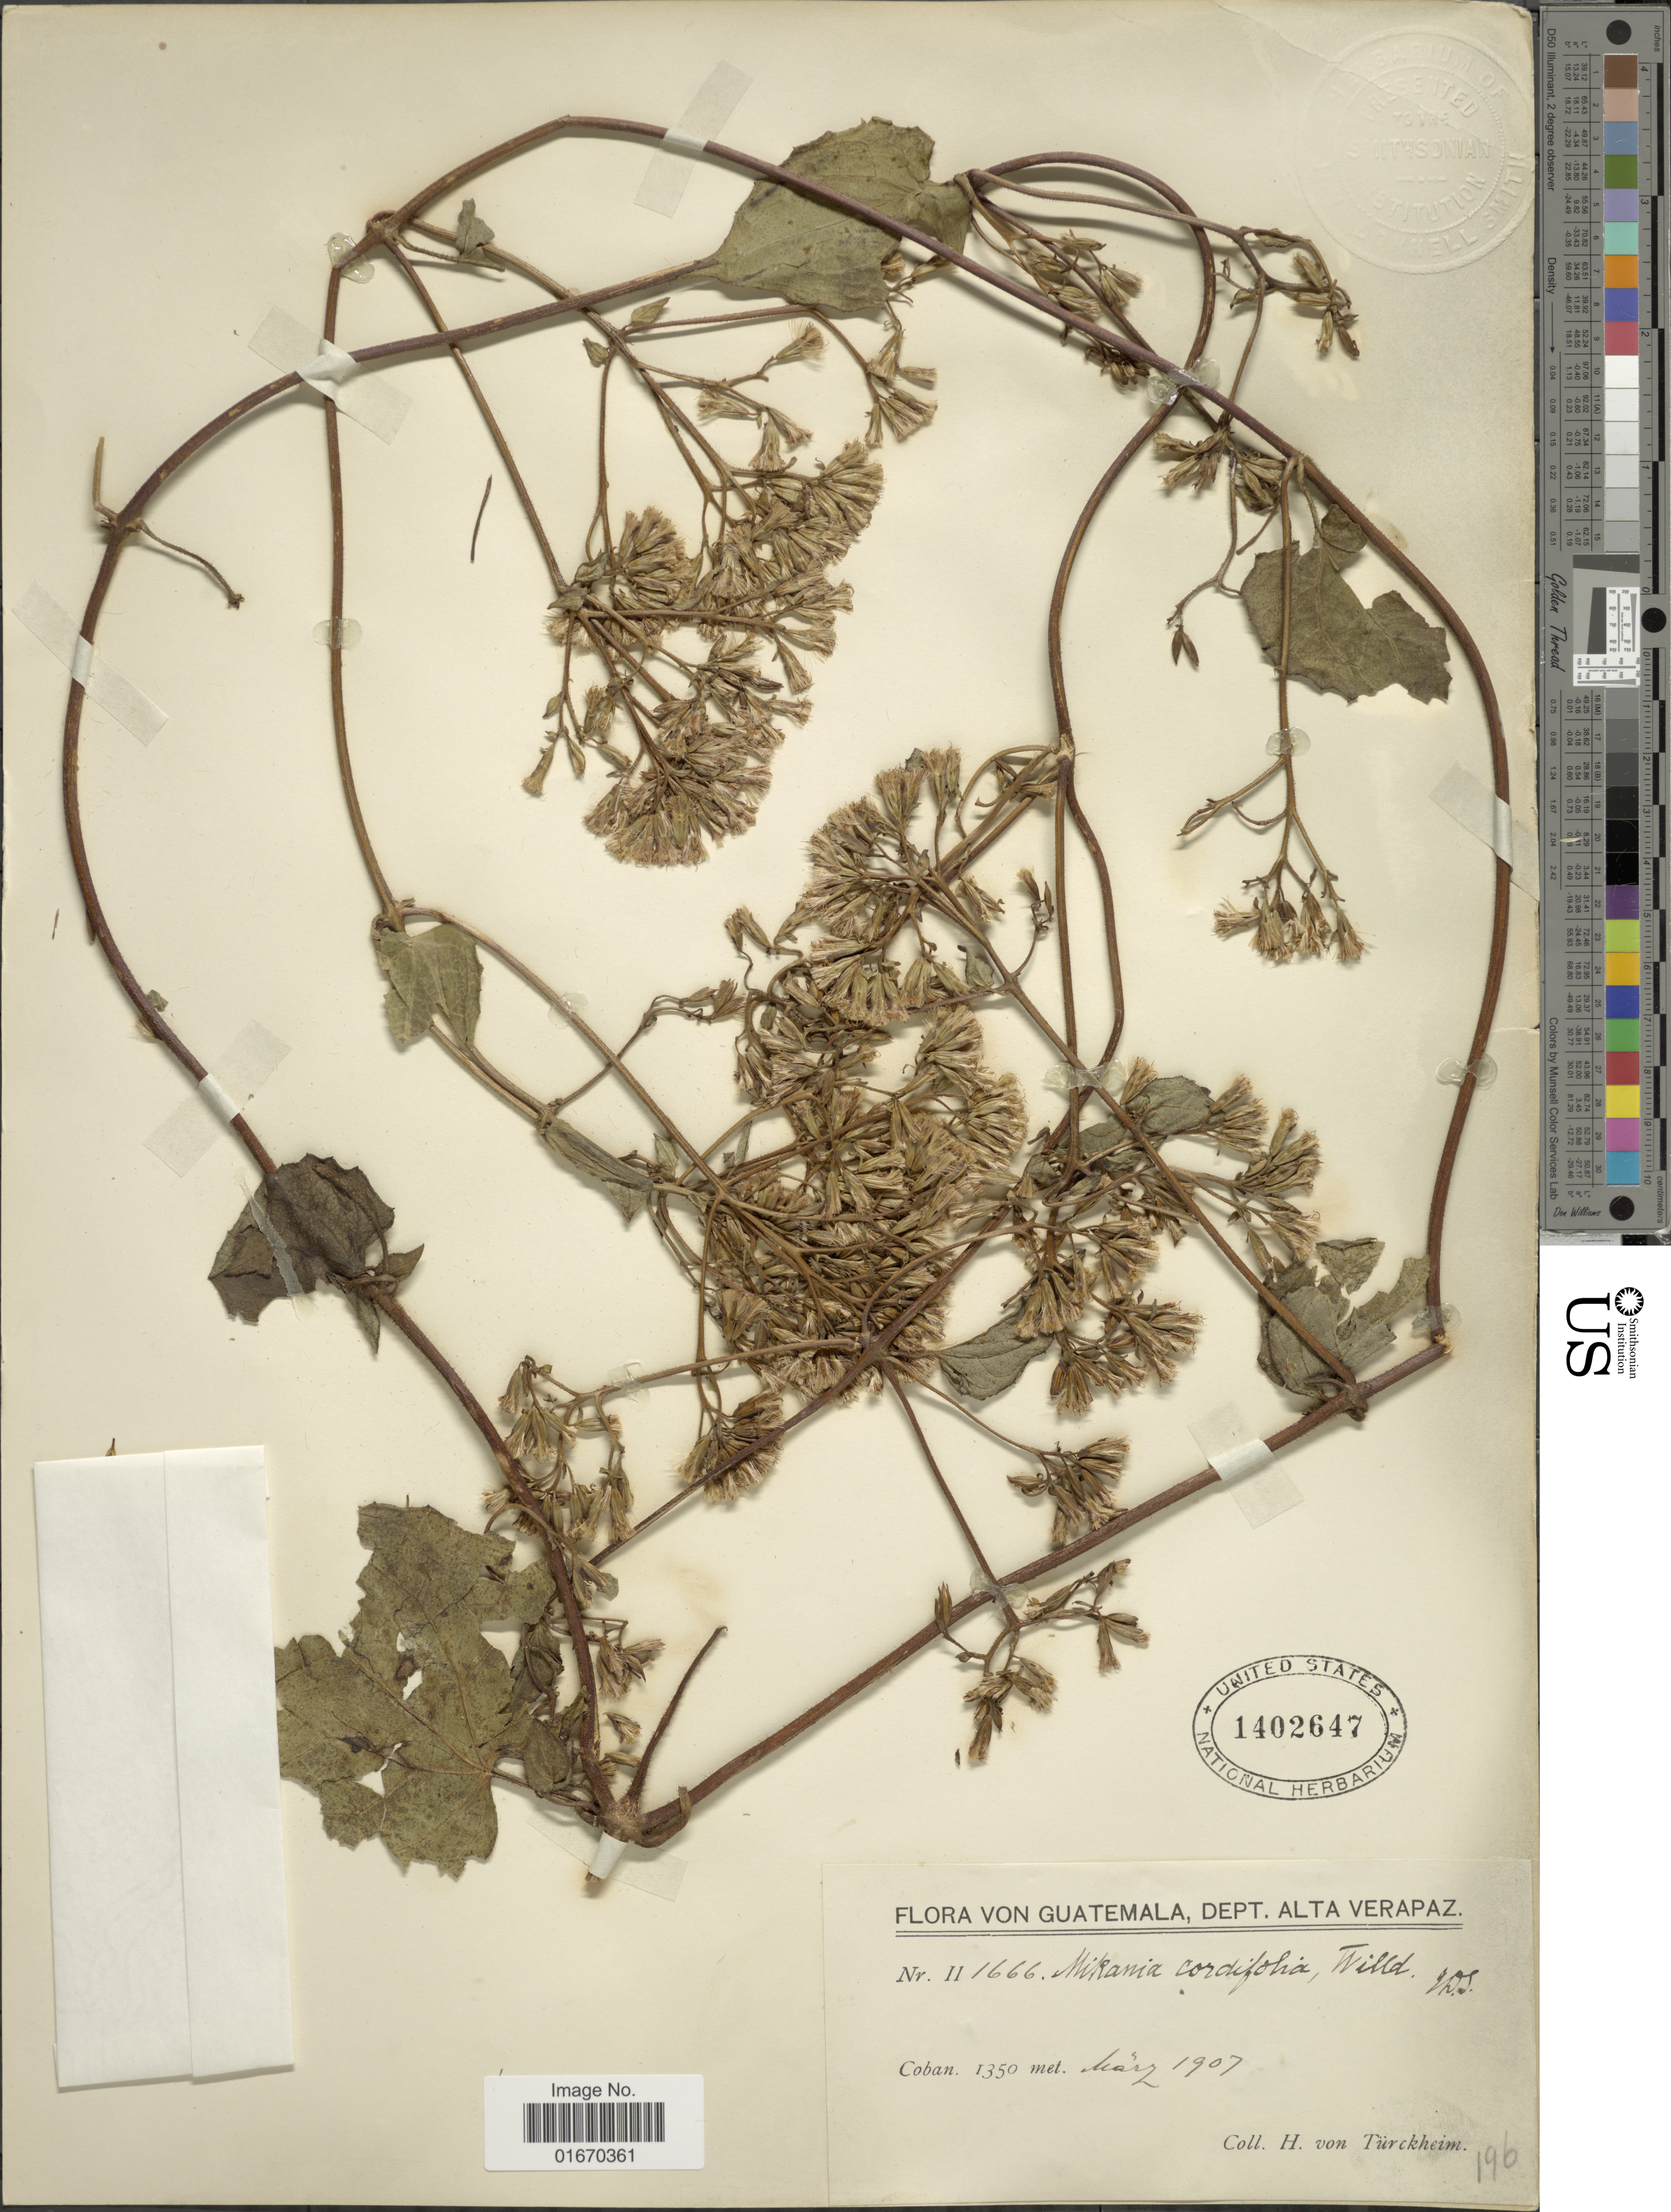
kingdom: Plantae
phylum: Tracheophyta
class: Magnoliopsida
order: Asterales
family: Asteraceae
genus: Mikania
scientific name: Mikania cordifolia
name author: Kunth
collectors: H. von Türckheim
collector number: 2/1666*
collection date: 1907-03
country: Guatemala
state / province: Alta Verapaz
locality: Coban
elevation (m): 1350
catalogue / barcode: US 1402647